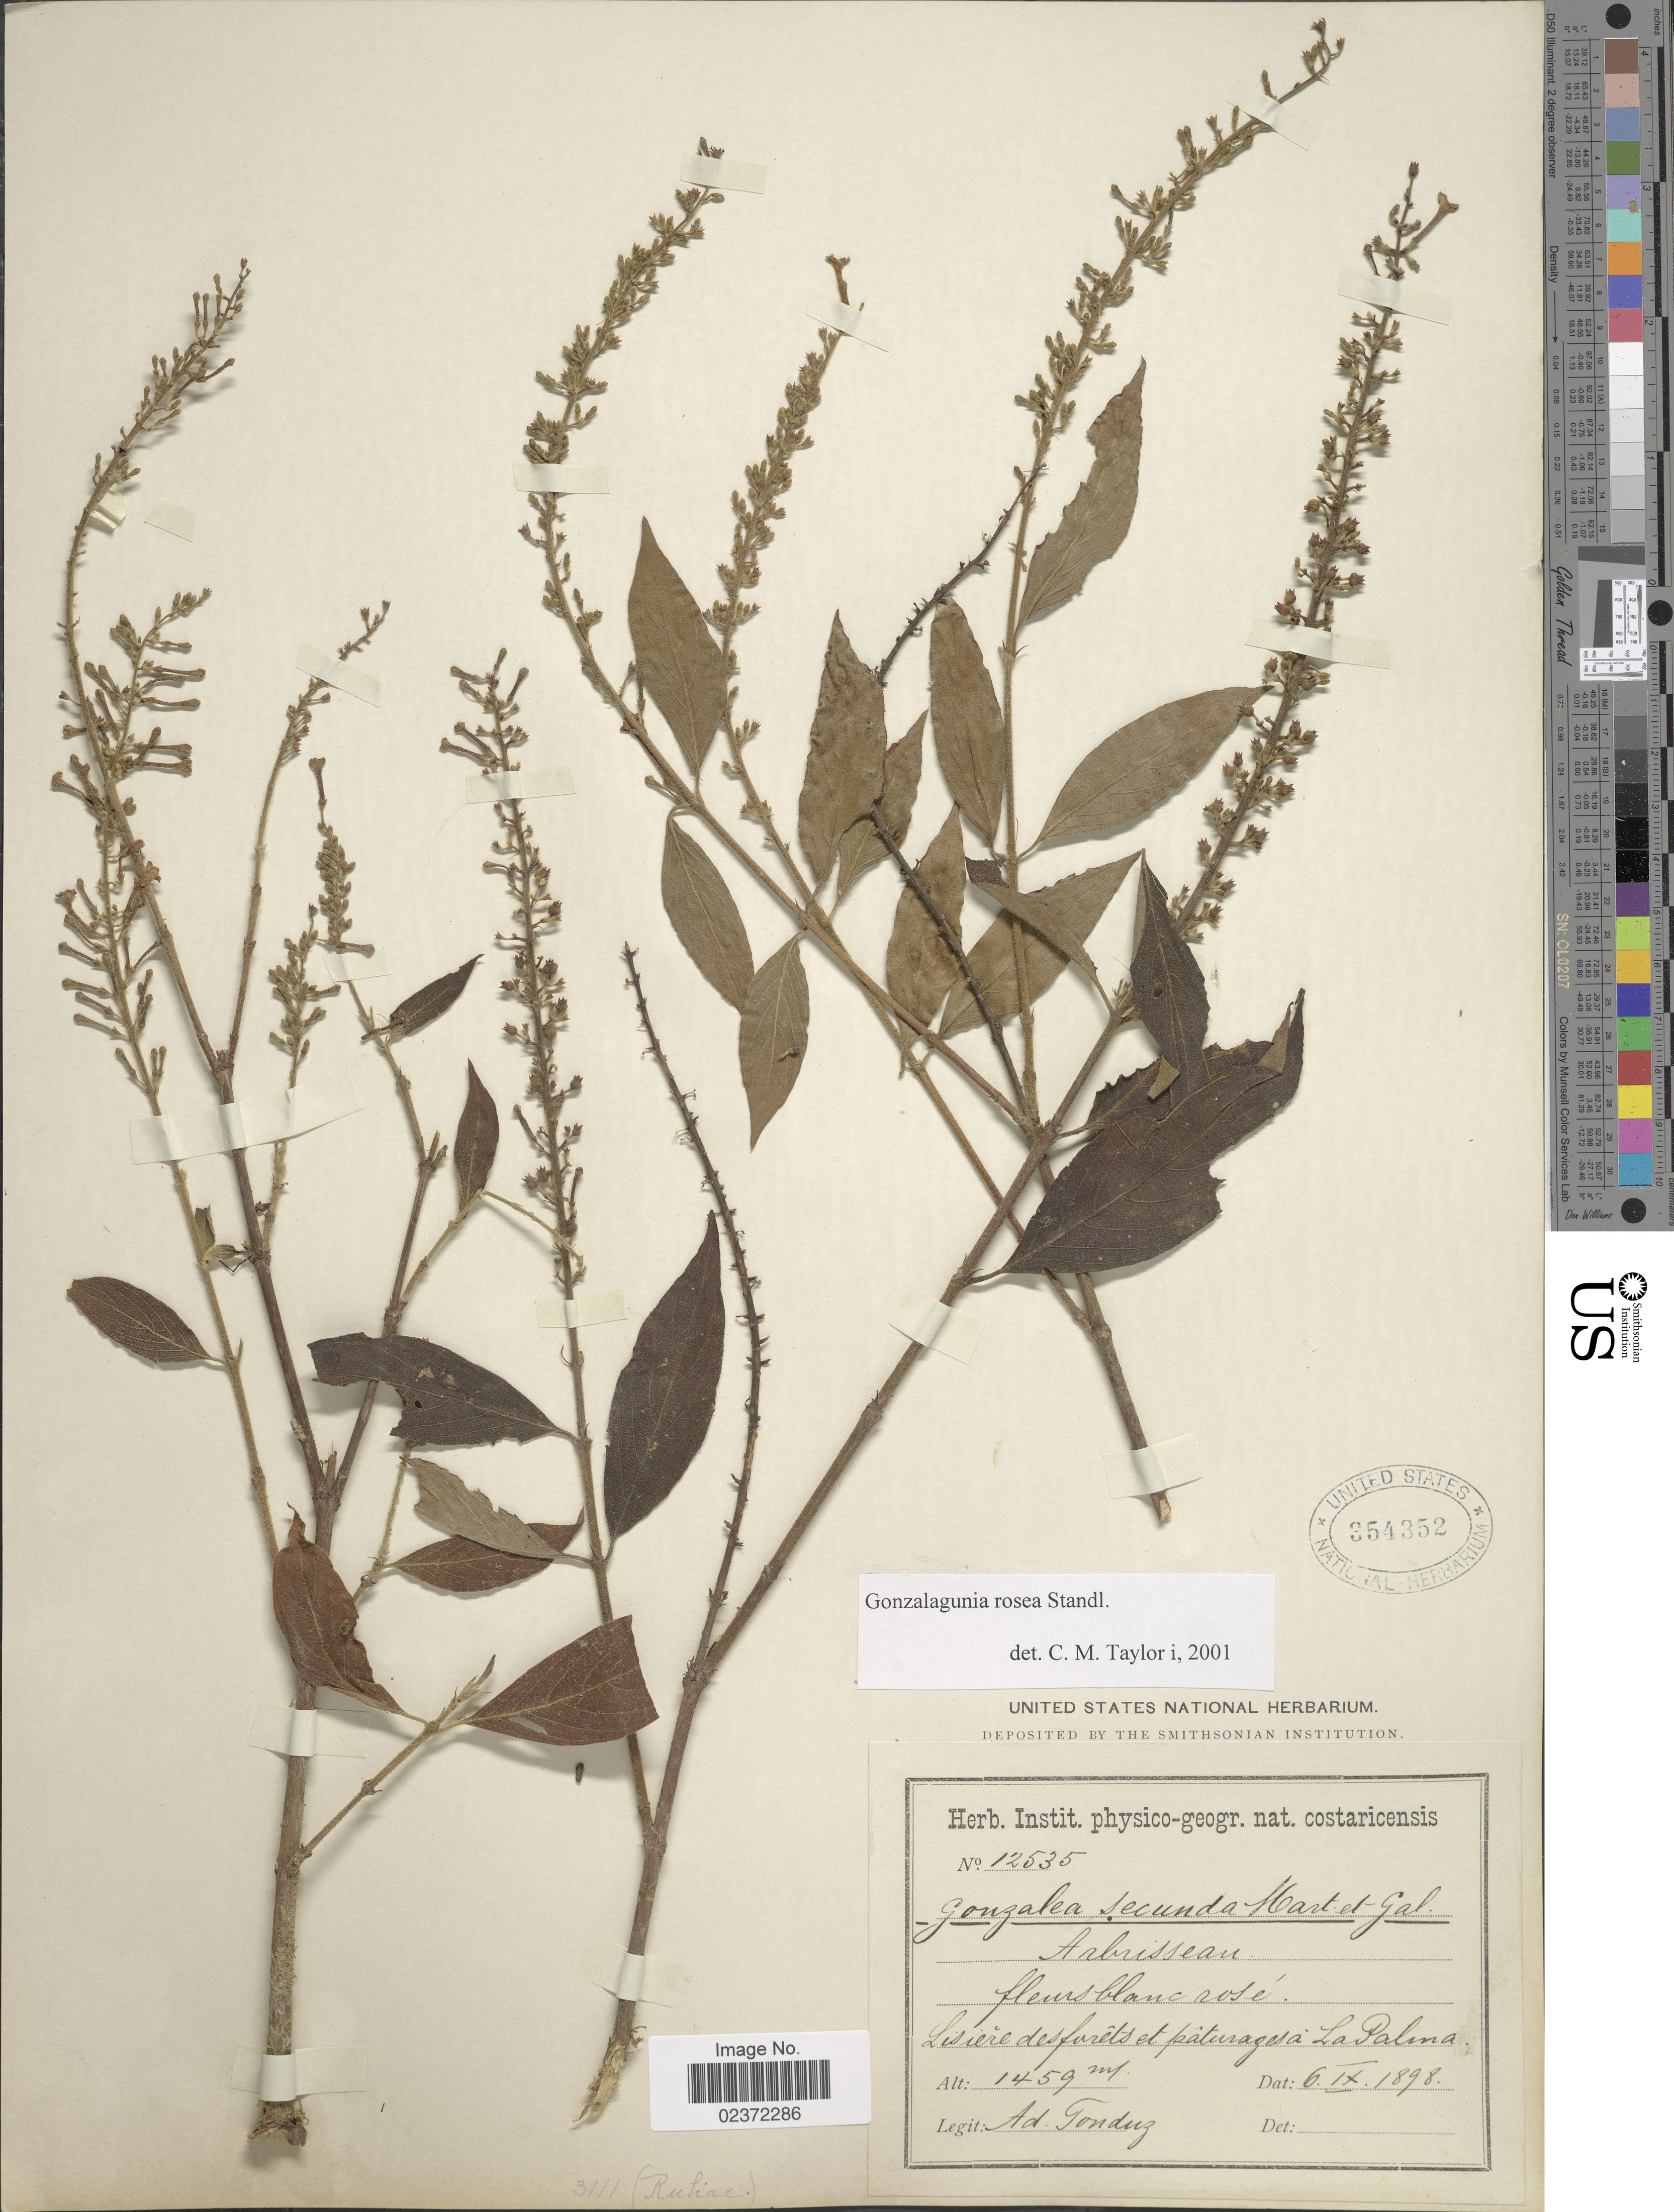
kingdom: Plantae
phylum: Tracheophyta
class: Magnoliopsida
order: Gentianales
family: Rubiaceae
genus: Gonzalagunia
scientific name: Gonzalagunia rosea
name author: Standl.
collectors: A. Tonduz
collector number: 12535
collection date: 1898-09-06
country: Costa Rica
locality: Lisiere des forets et paturages a La Palma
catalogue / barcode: US 354352